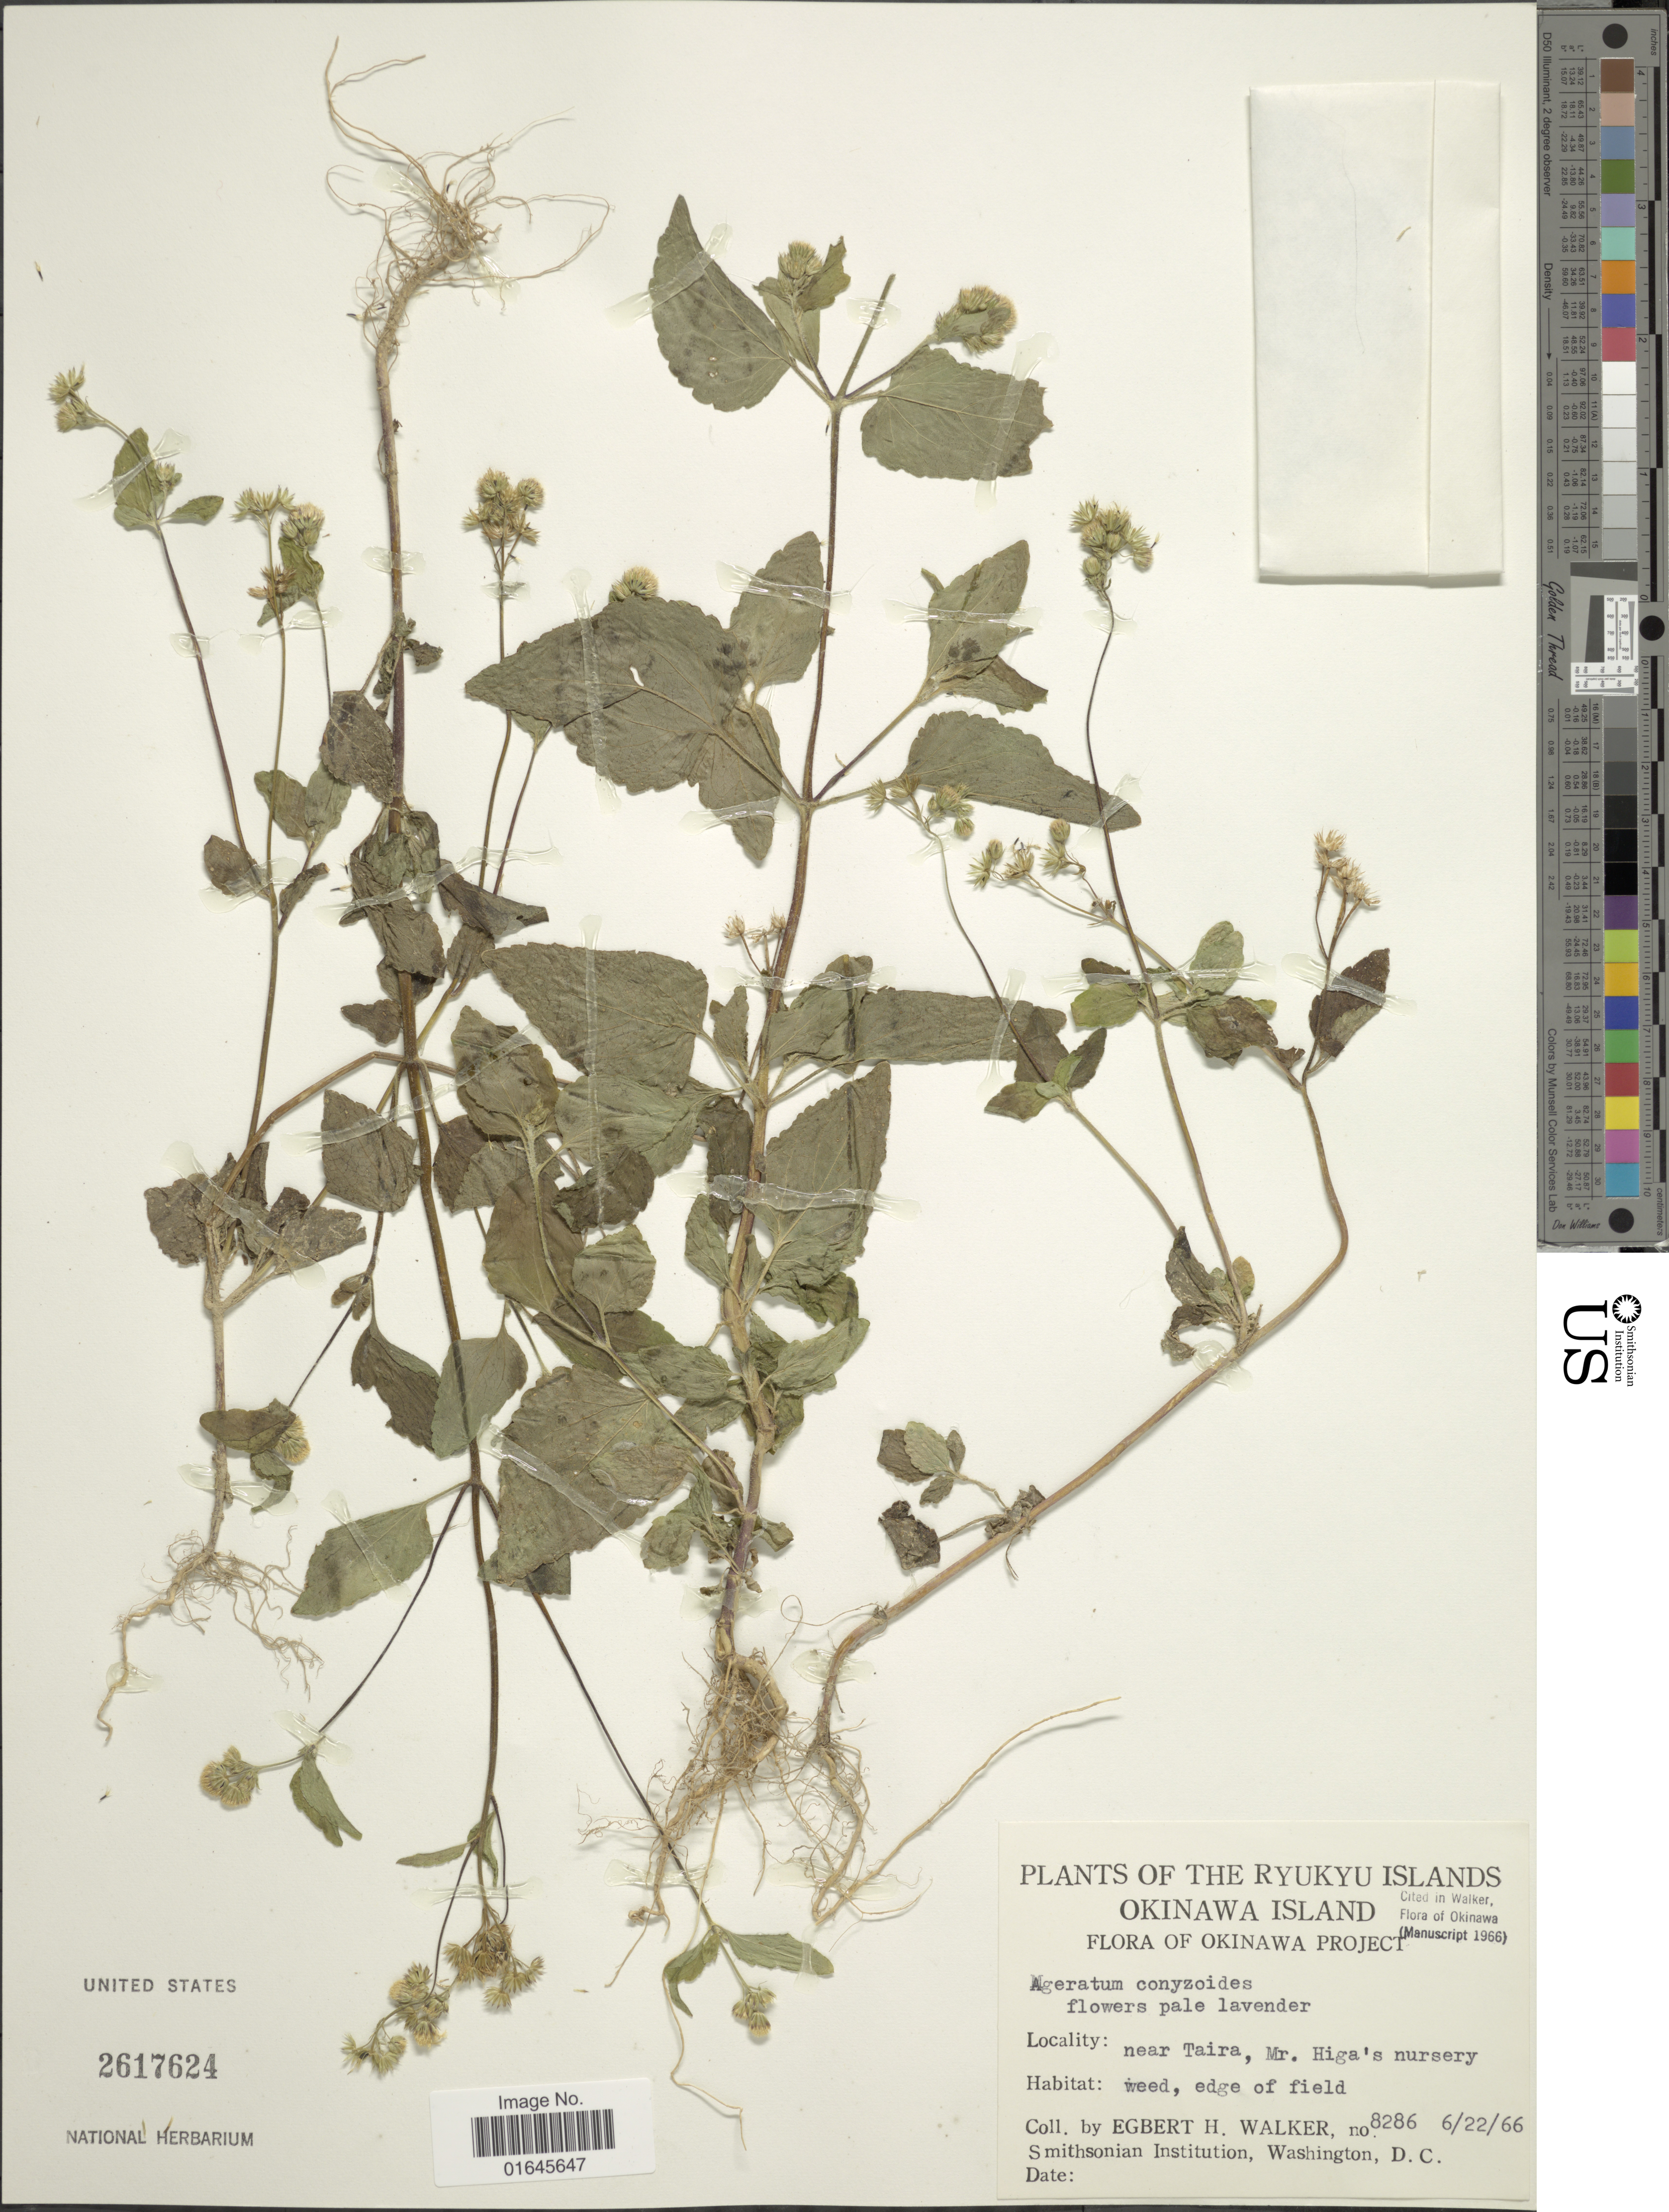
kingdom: Plantae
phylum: Tracheophyta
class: Magnoliopsida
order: Asterales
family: Asteraceae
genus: Ageratum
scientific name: Ageratum conyzoides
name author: L.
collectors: E. H. Walker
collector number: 8286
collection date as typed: Transcribed d/m/y: 22/6/66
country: Japan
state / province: Okinawa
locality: Ryukyu Islands, Okinawa Island, Okinawa Project, near Taira, Mr. Higa's nursery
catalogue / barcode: US 2617624